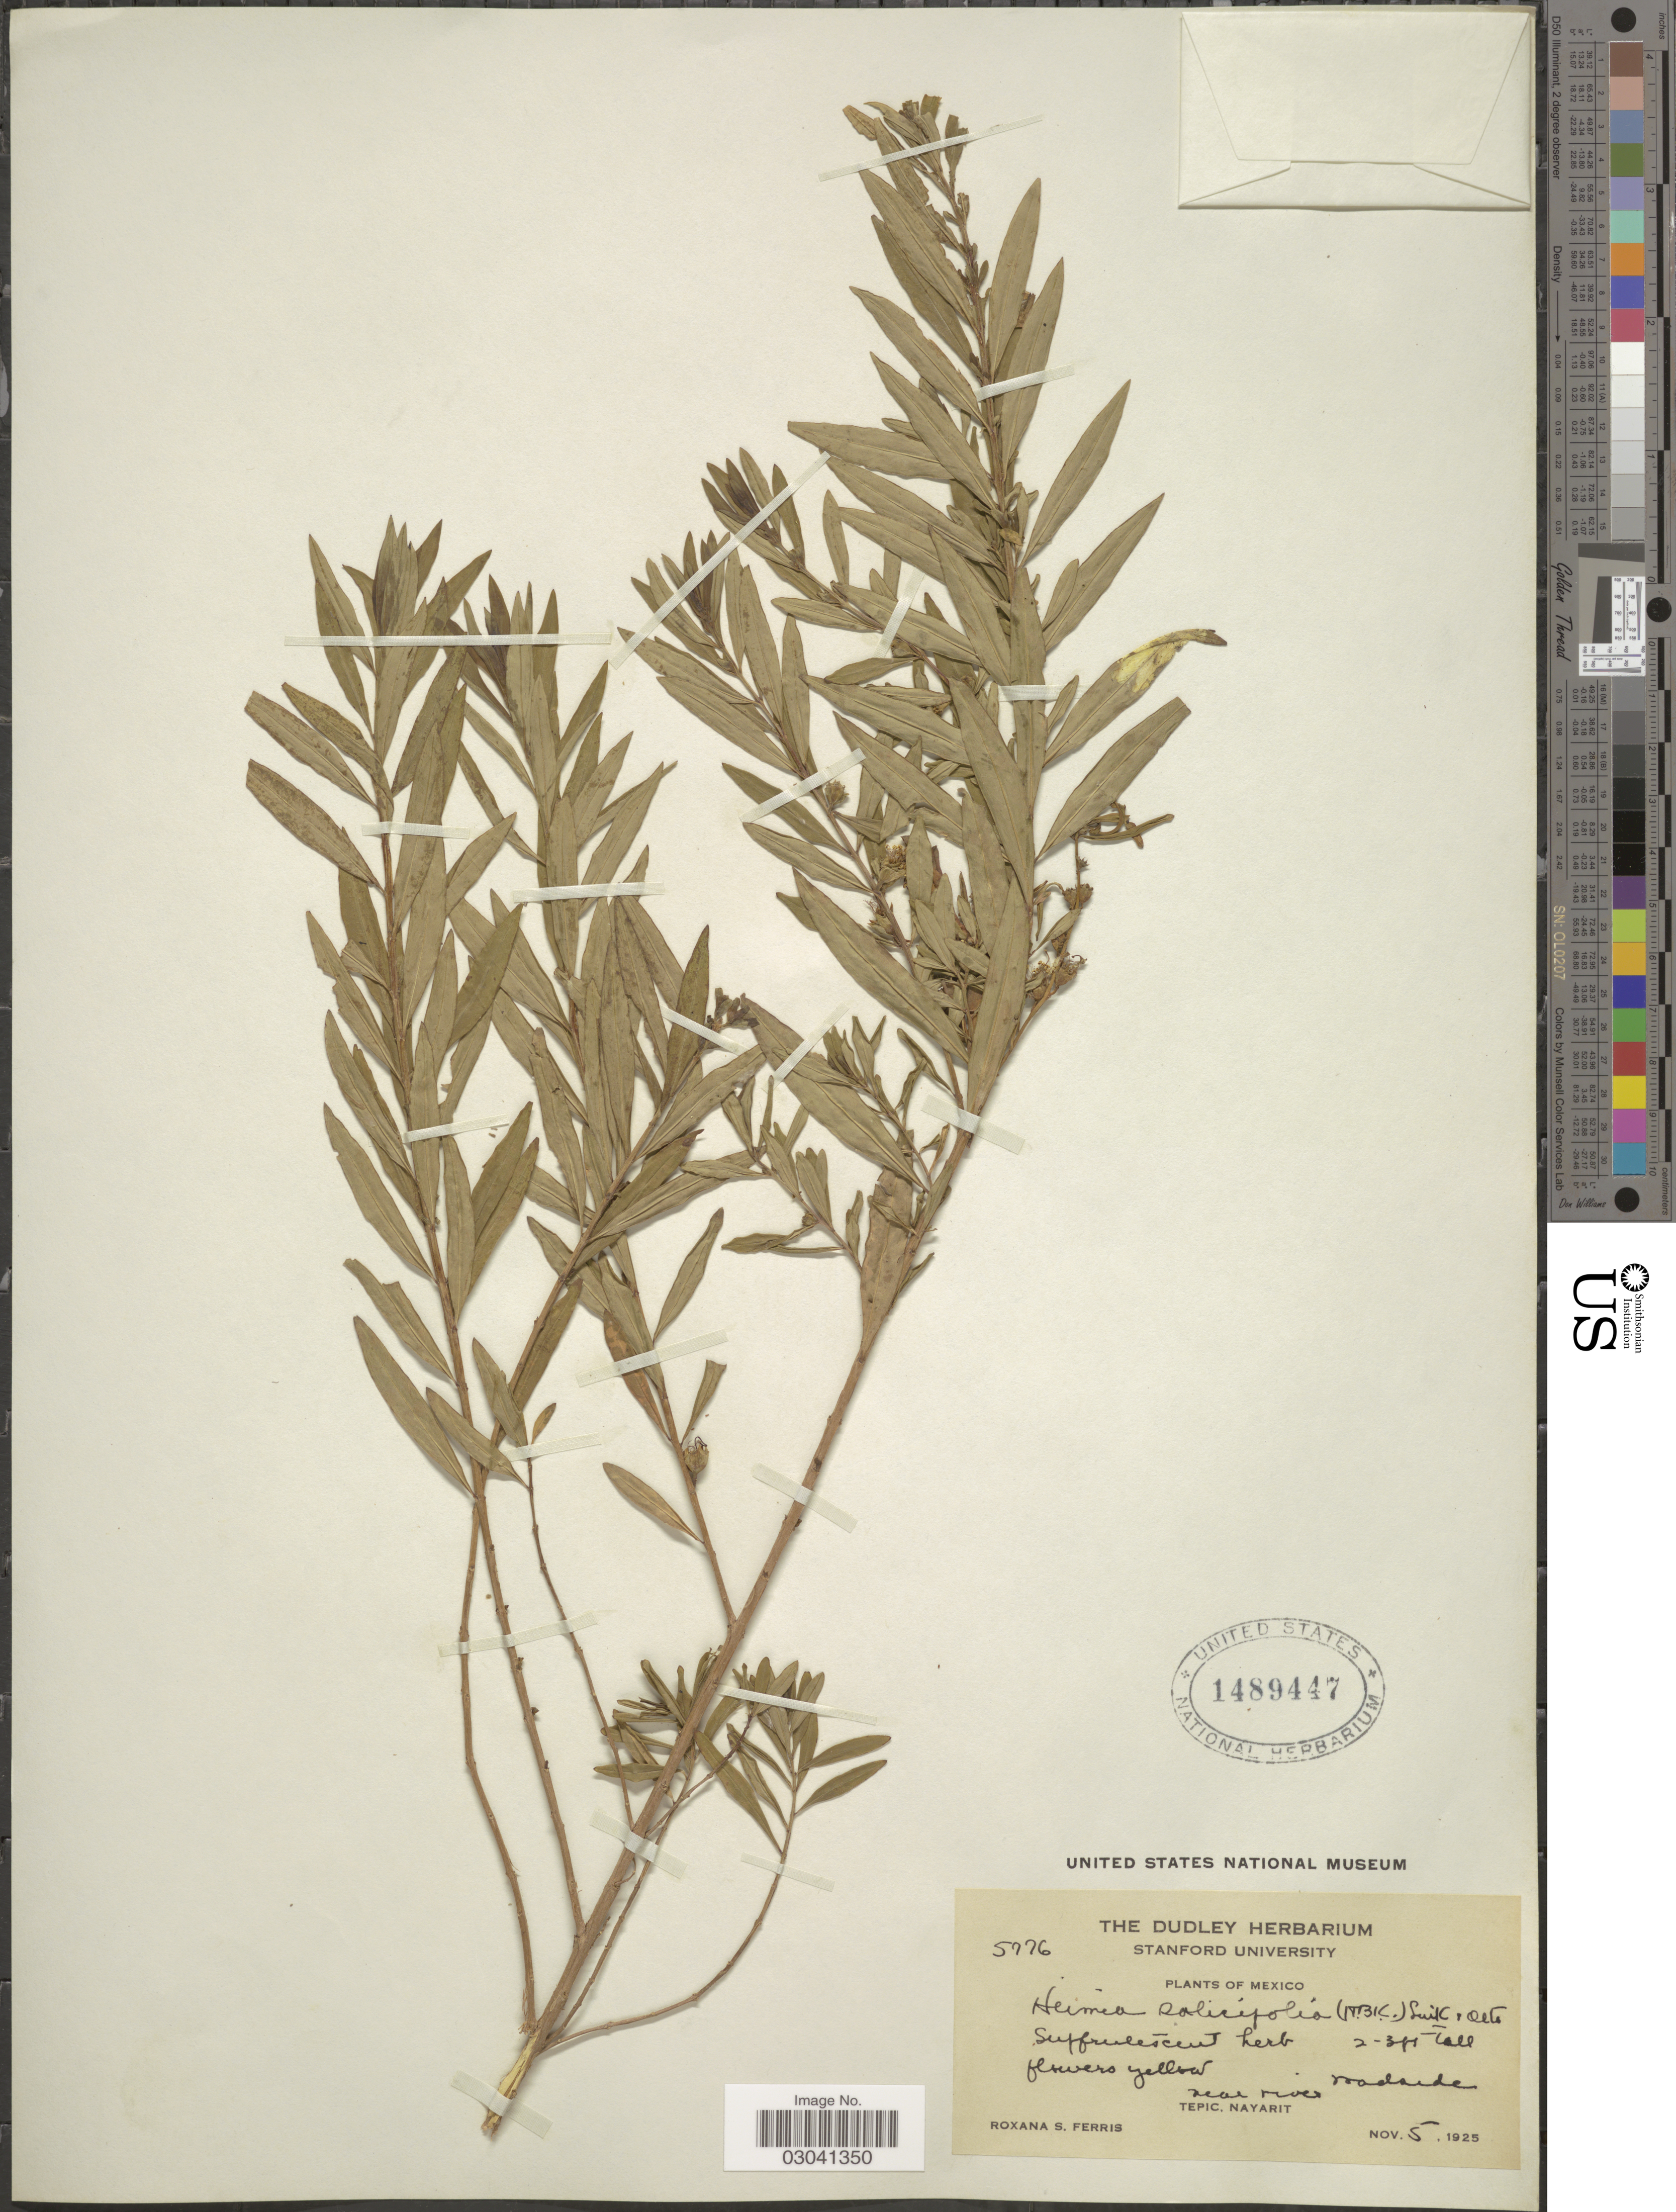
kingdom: Plantae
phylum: Tracheophyta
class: Magnoliopsida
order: Myrtales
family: Lythraceae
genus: Heimia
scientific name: Heimia salicifolia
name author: Link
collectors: R. S. Ferris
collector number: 5776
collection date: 1925-11-05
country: Mexico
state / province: Nayarit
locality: Near river, roadside, Tepic, Nayarit.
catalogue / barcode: US 1489447